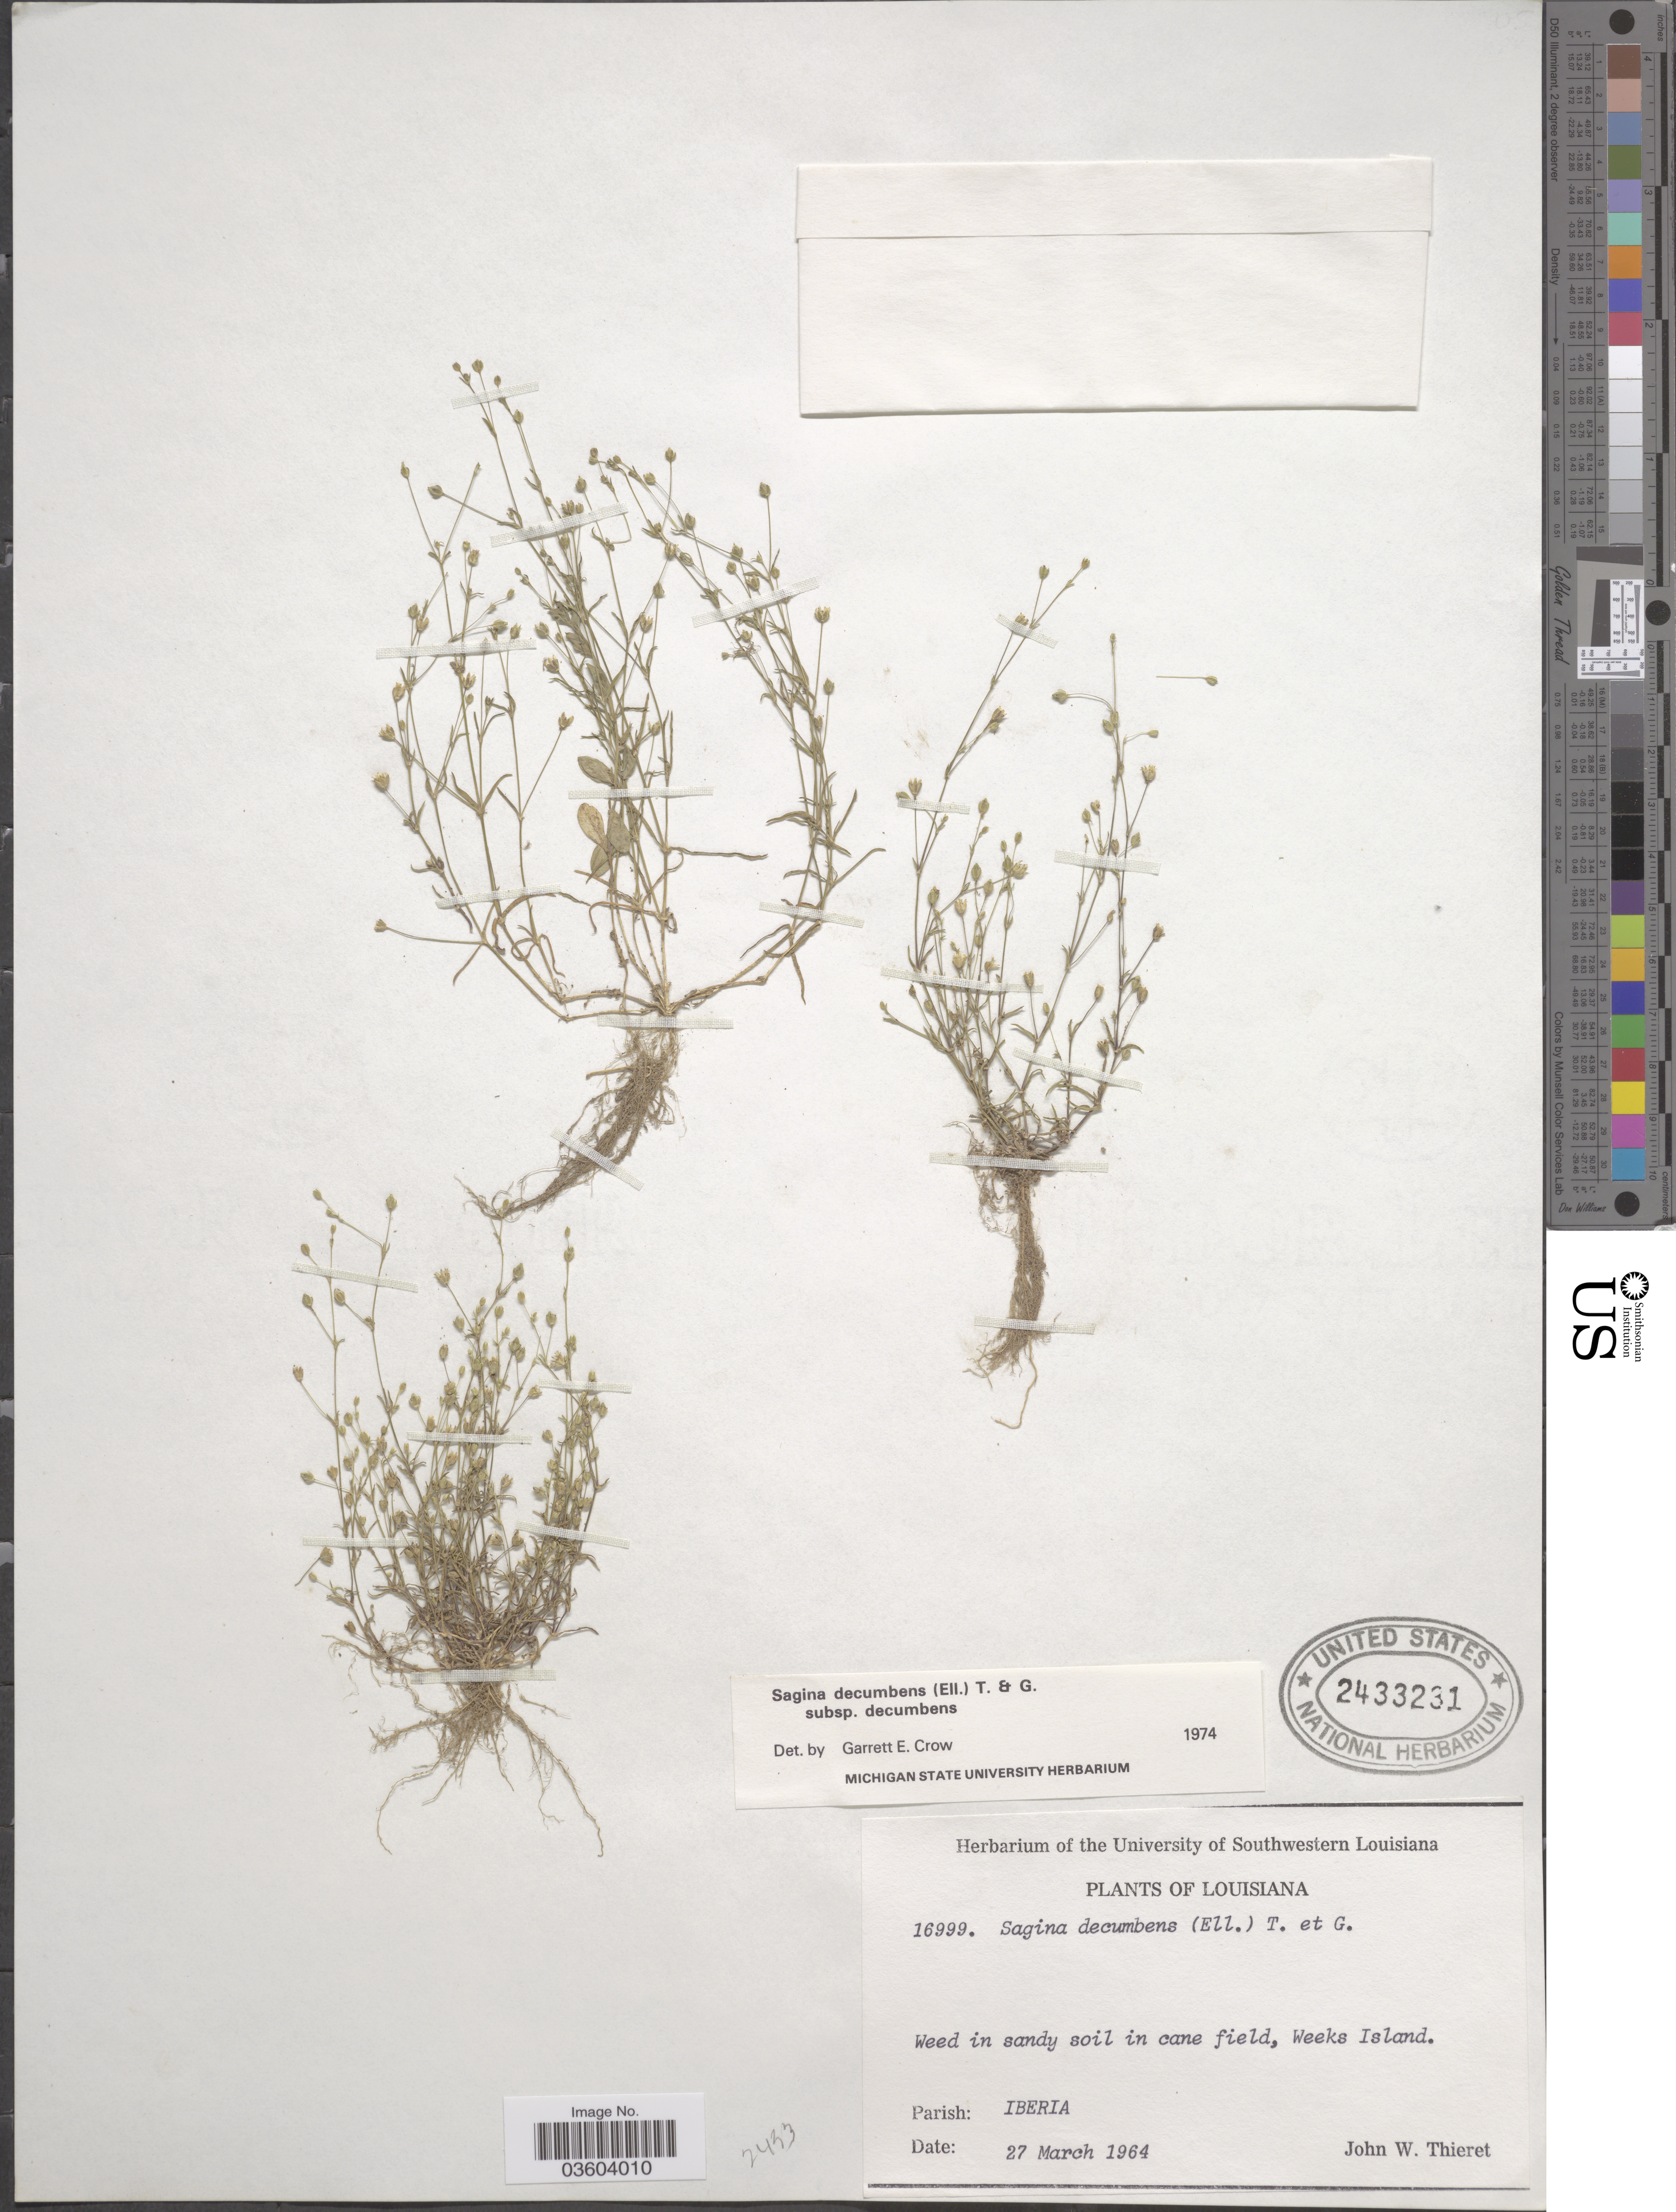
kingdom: Plantae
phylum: Tracheophyta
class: Magnoliopsida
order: Caryophyllales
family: Caryophyllaceae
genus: Sagina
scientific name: Sagina decumbens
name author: (Elliott) Torr. & A. Gray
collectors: J. W. Thieret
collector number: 16999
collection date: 1964-03-27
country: United States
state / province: Louisiana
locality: Weeks Island. Parish: Iberia.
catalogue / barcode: US 2433231